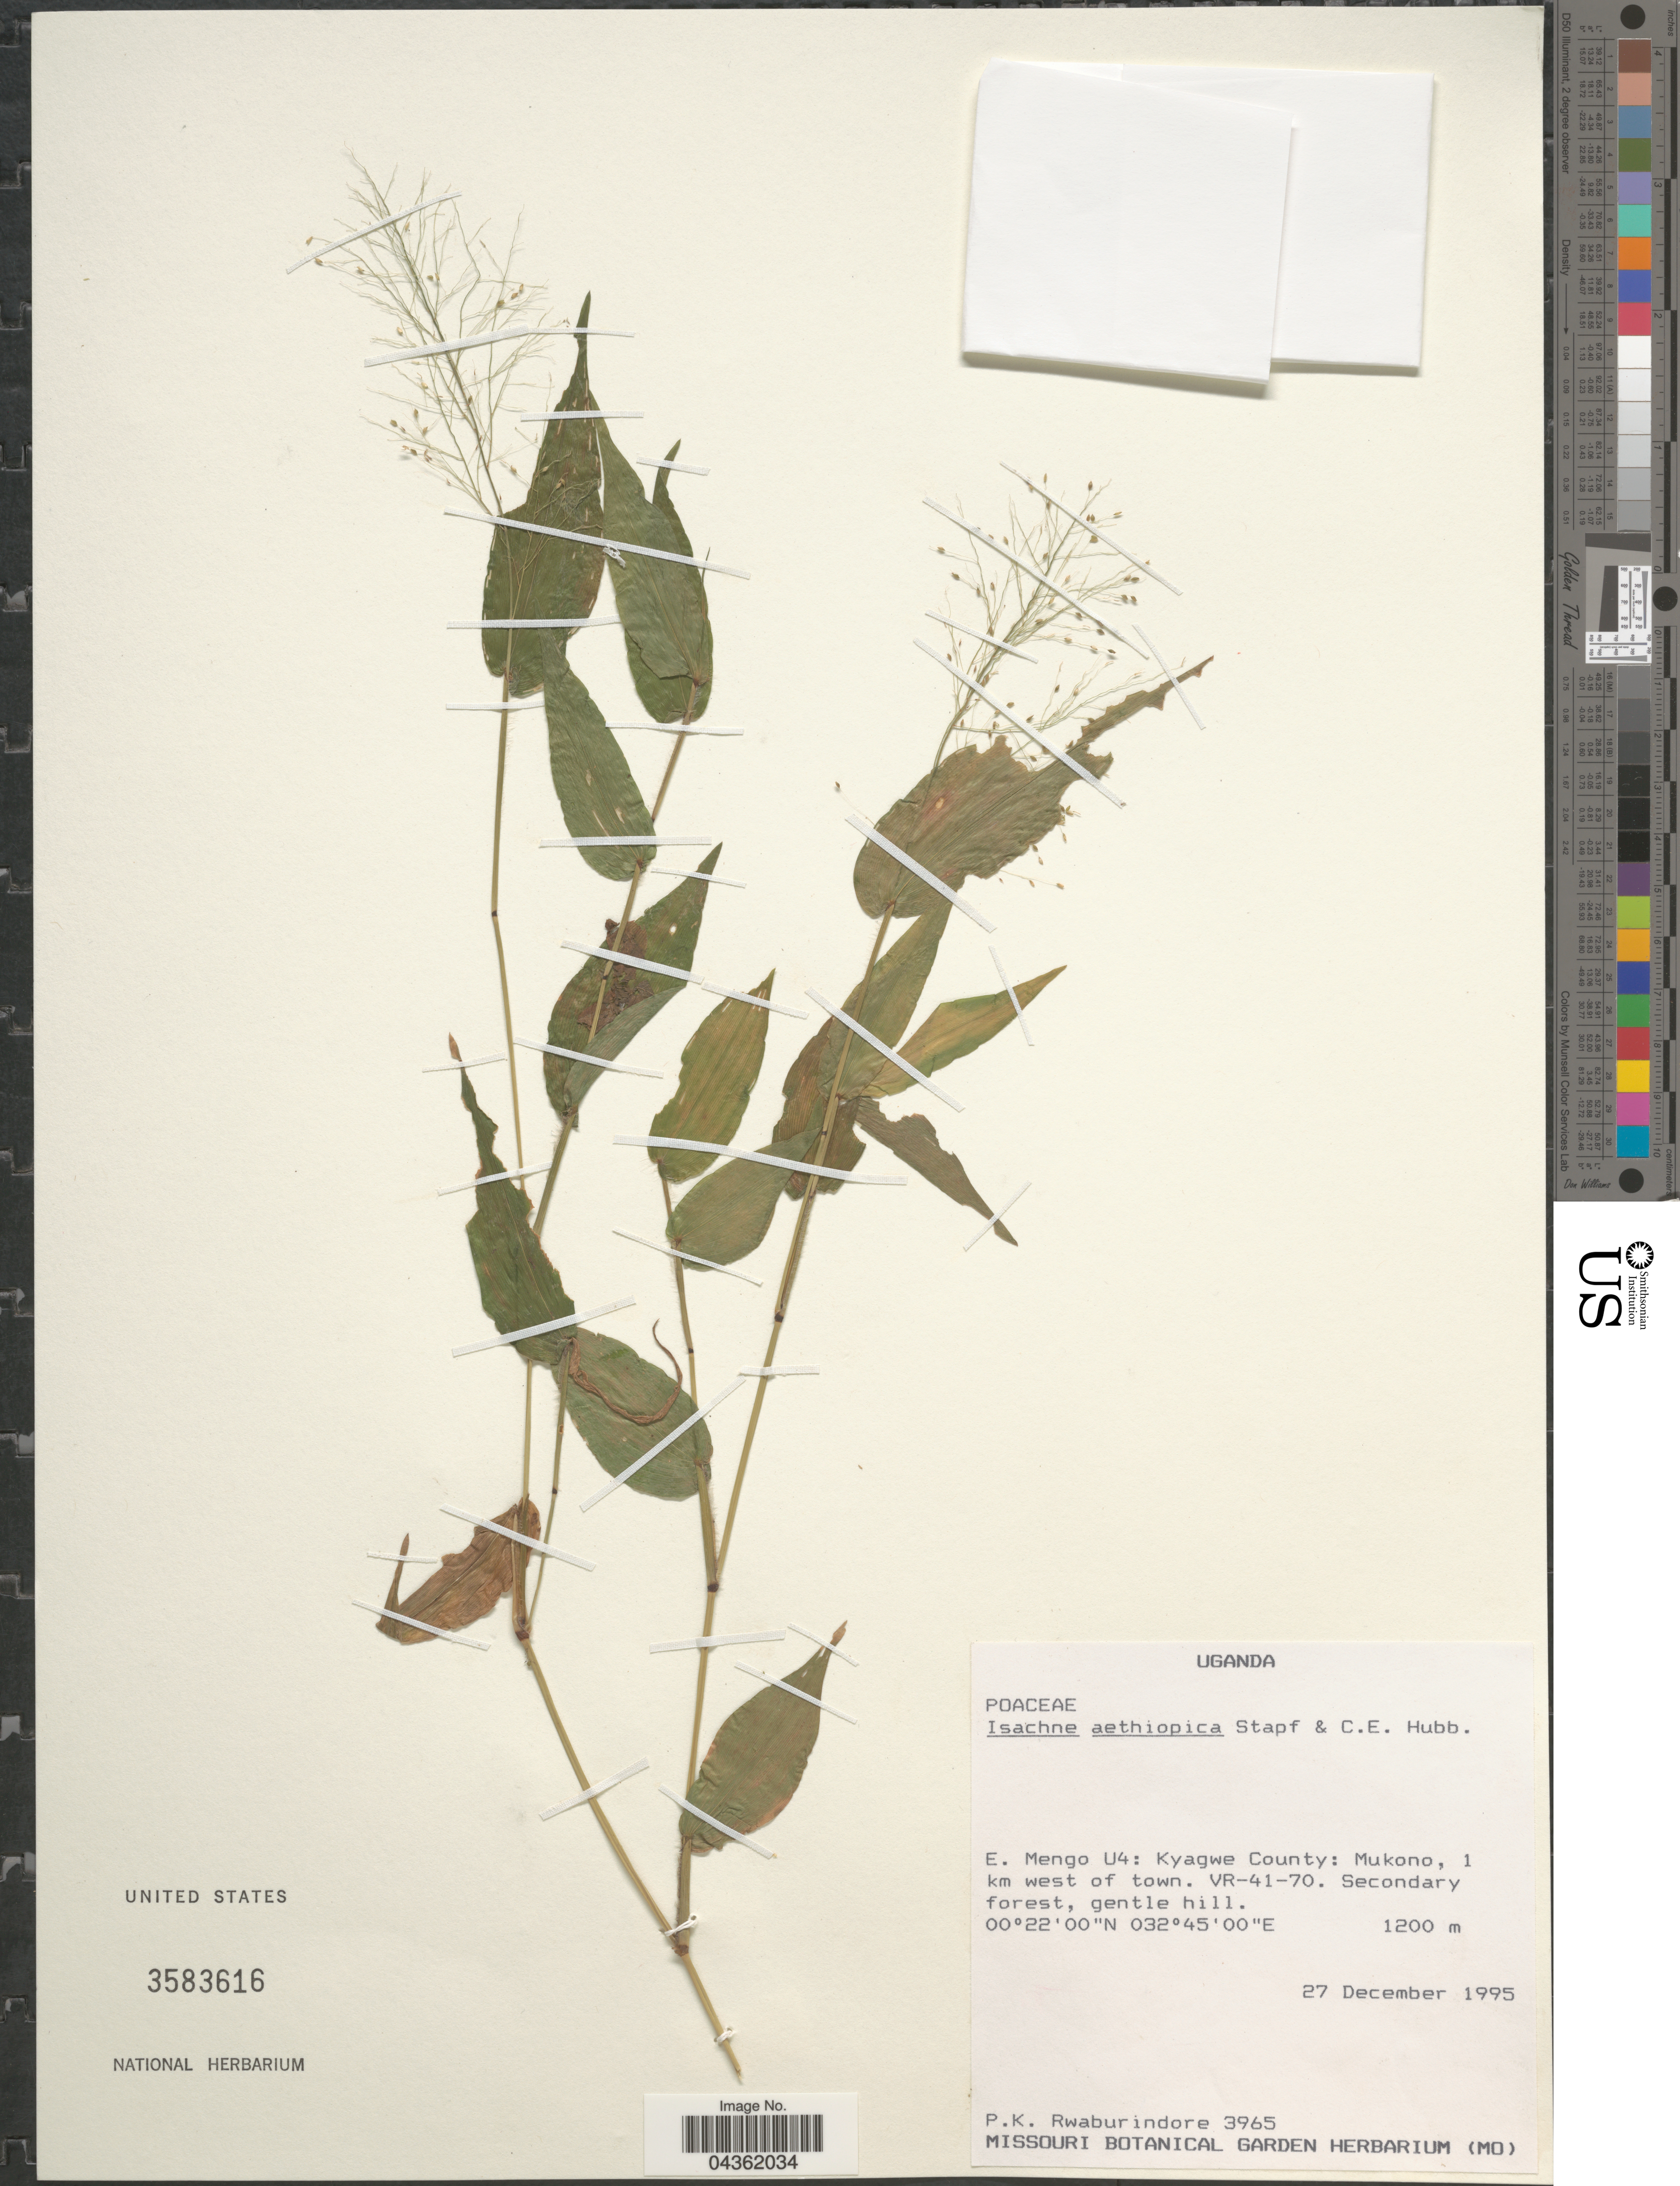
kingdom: Plantae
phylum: Tracheophyta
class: Liliopsida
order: Poales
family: Poaceae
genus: Isachne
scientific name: Isachne sp.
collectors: P. Rwaburindore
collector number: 3965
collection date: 1995-12-27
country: Uganda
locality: E. Mengo U4: Kyagwe County: Mukono, 1 km west of town. VR-41-70.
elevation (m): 1200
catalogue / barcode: US 3583616